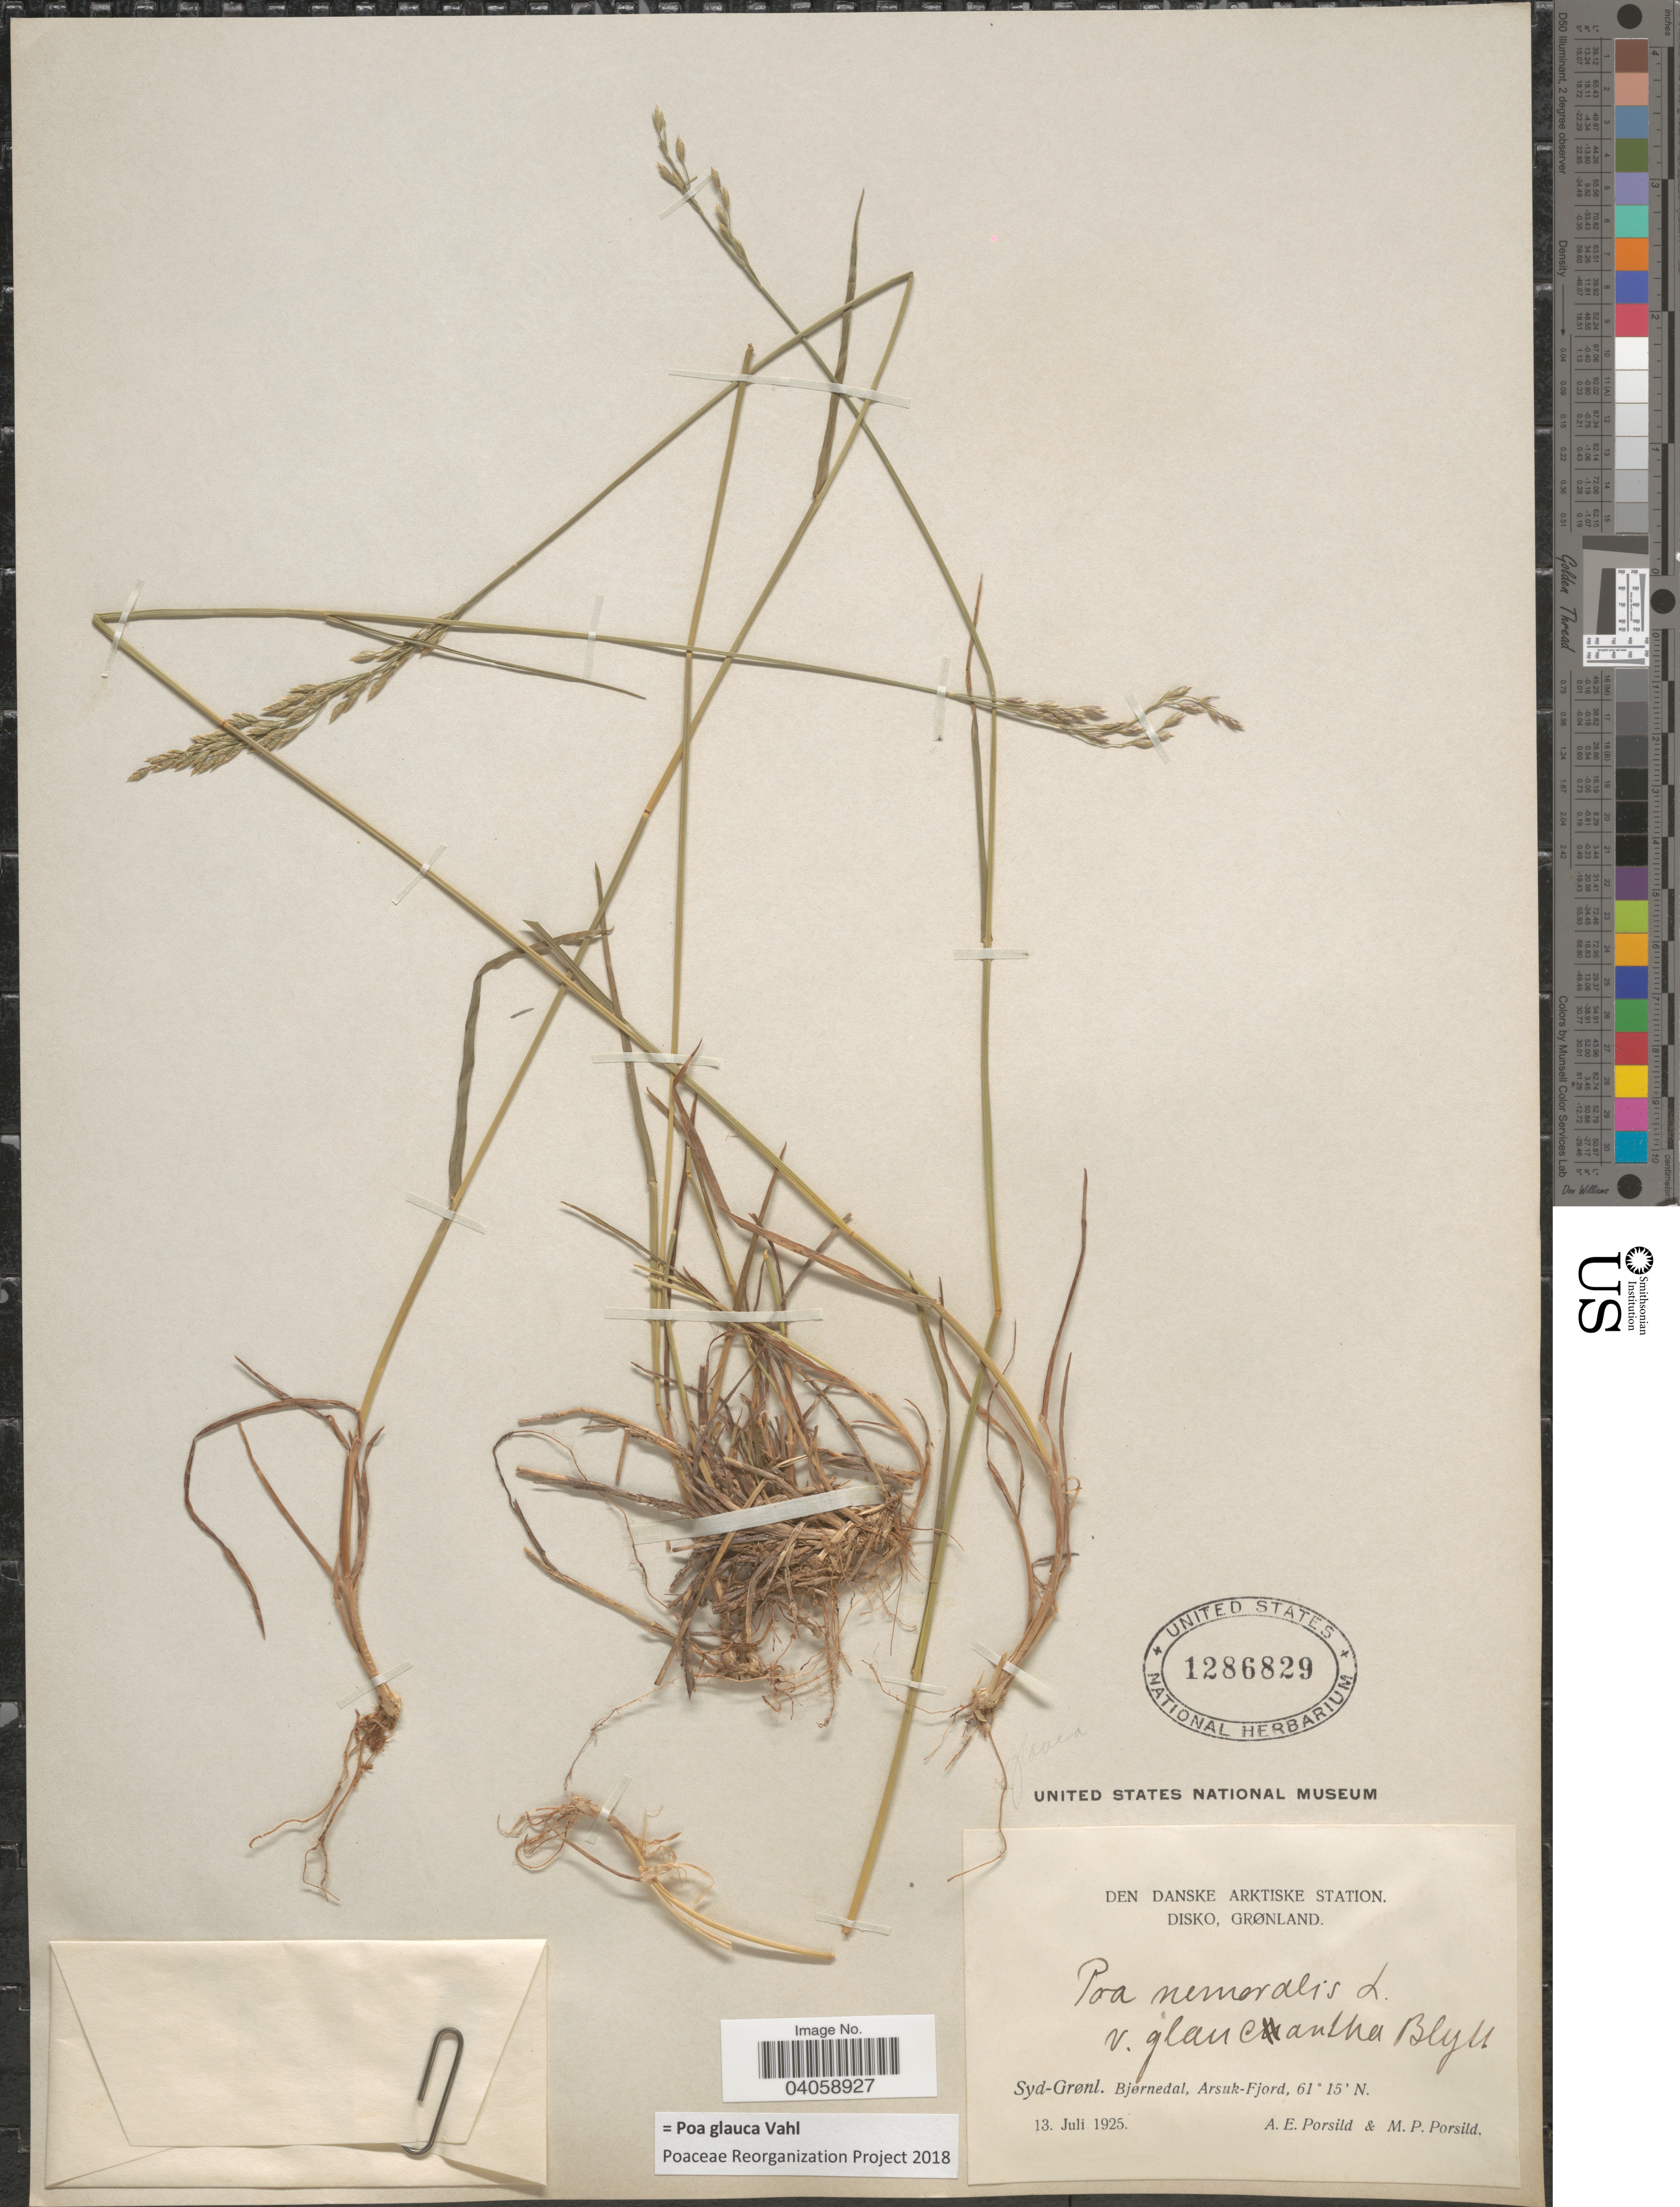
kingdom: Plantae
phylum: Tracheophyta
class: Liliopsida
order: Poales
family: Poaceae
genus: Poa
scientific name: Poa glauca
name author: Vahl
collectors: A. E. Porsild & M. P. Porsild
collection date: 1925-07-13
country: Greenland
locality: Den Danske Arktiske Station. Disko, Grønland. Syd-Grønl. Bjørnedal, Arsuk-Fjord.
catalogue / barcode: US 1286829